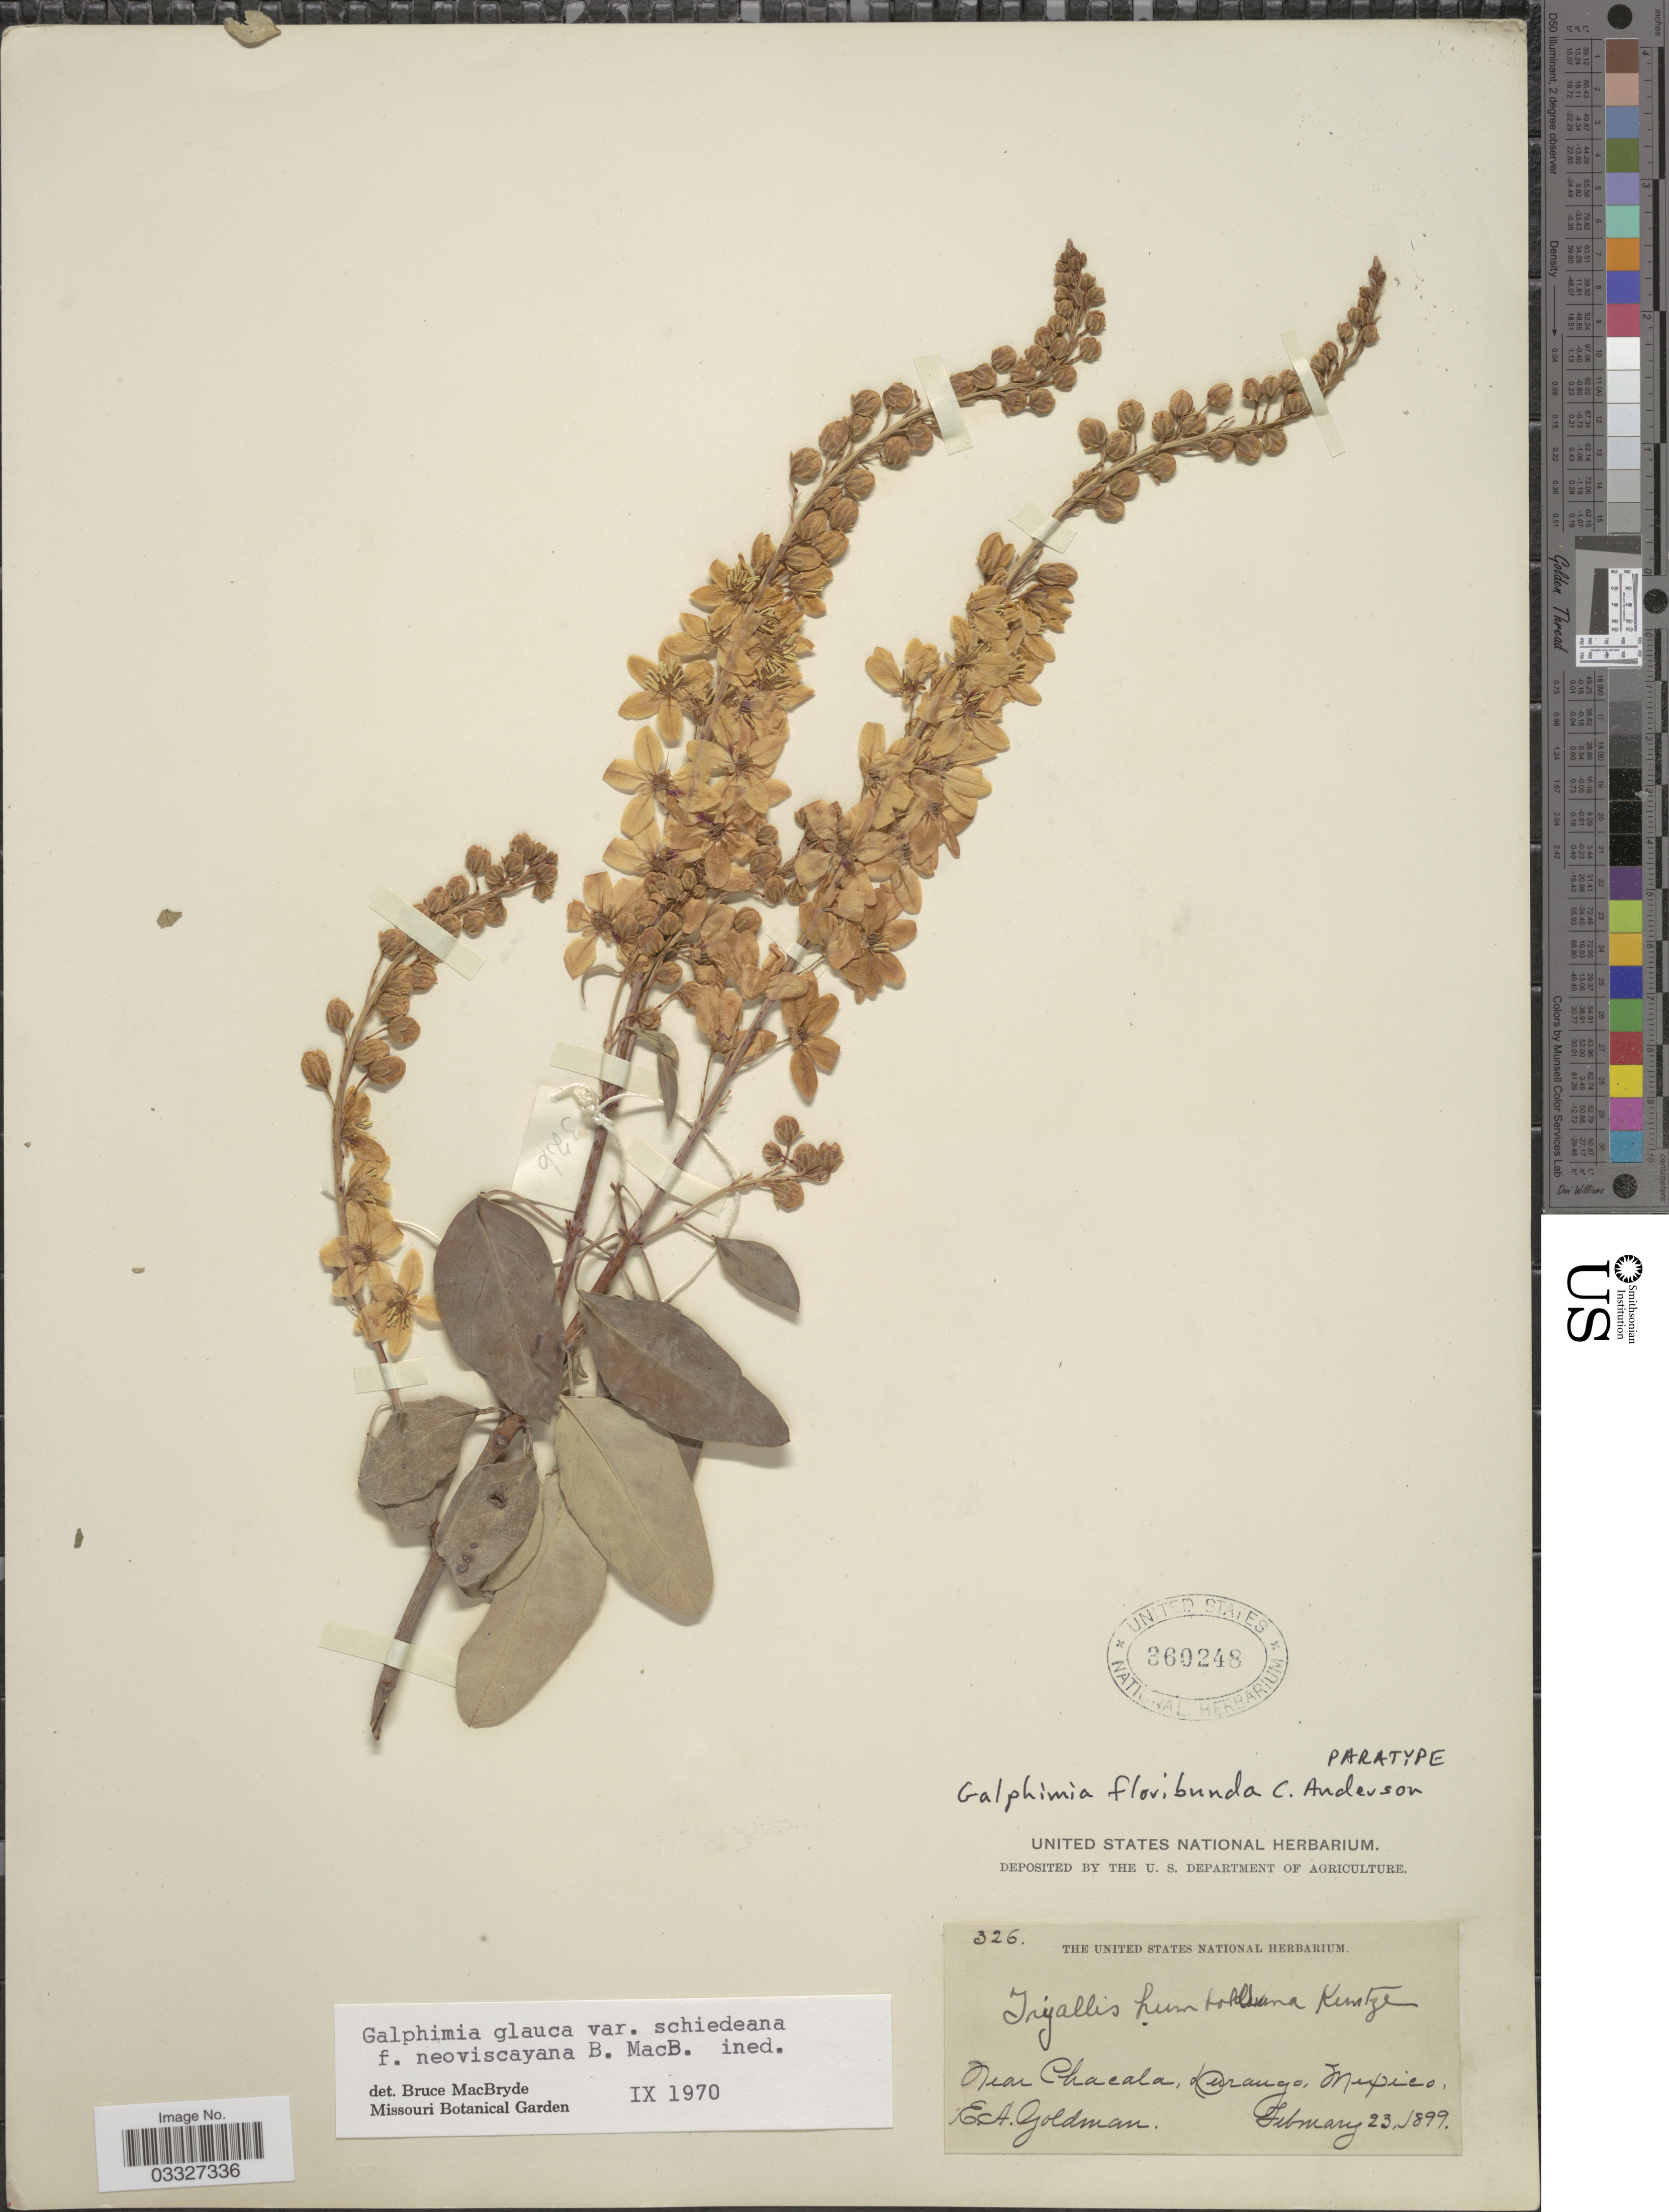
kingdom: Plantae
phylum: Tracheophyta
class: Magnoliopsida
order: Malpighiales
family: Malpighiaceae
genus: Galphimia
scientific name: Galphimia floribunda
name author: C. Anderson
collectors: E. A. Goldman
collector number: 326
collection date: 1899-02-23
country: Mexico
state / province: Durango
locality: Near Chacala.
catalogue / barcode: US 360248